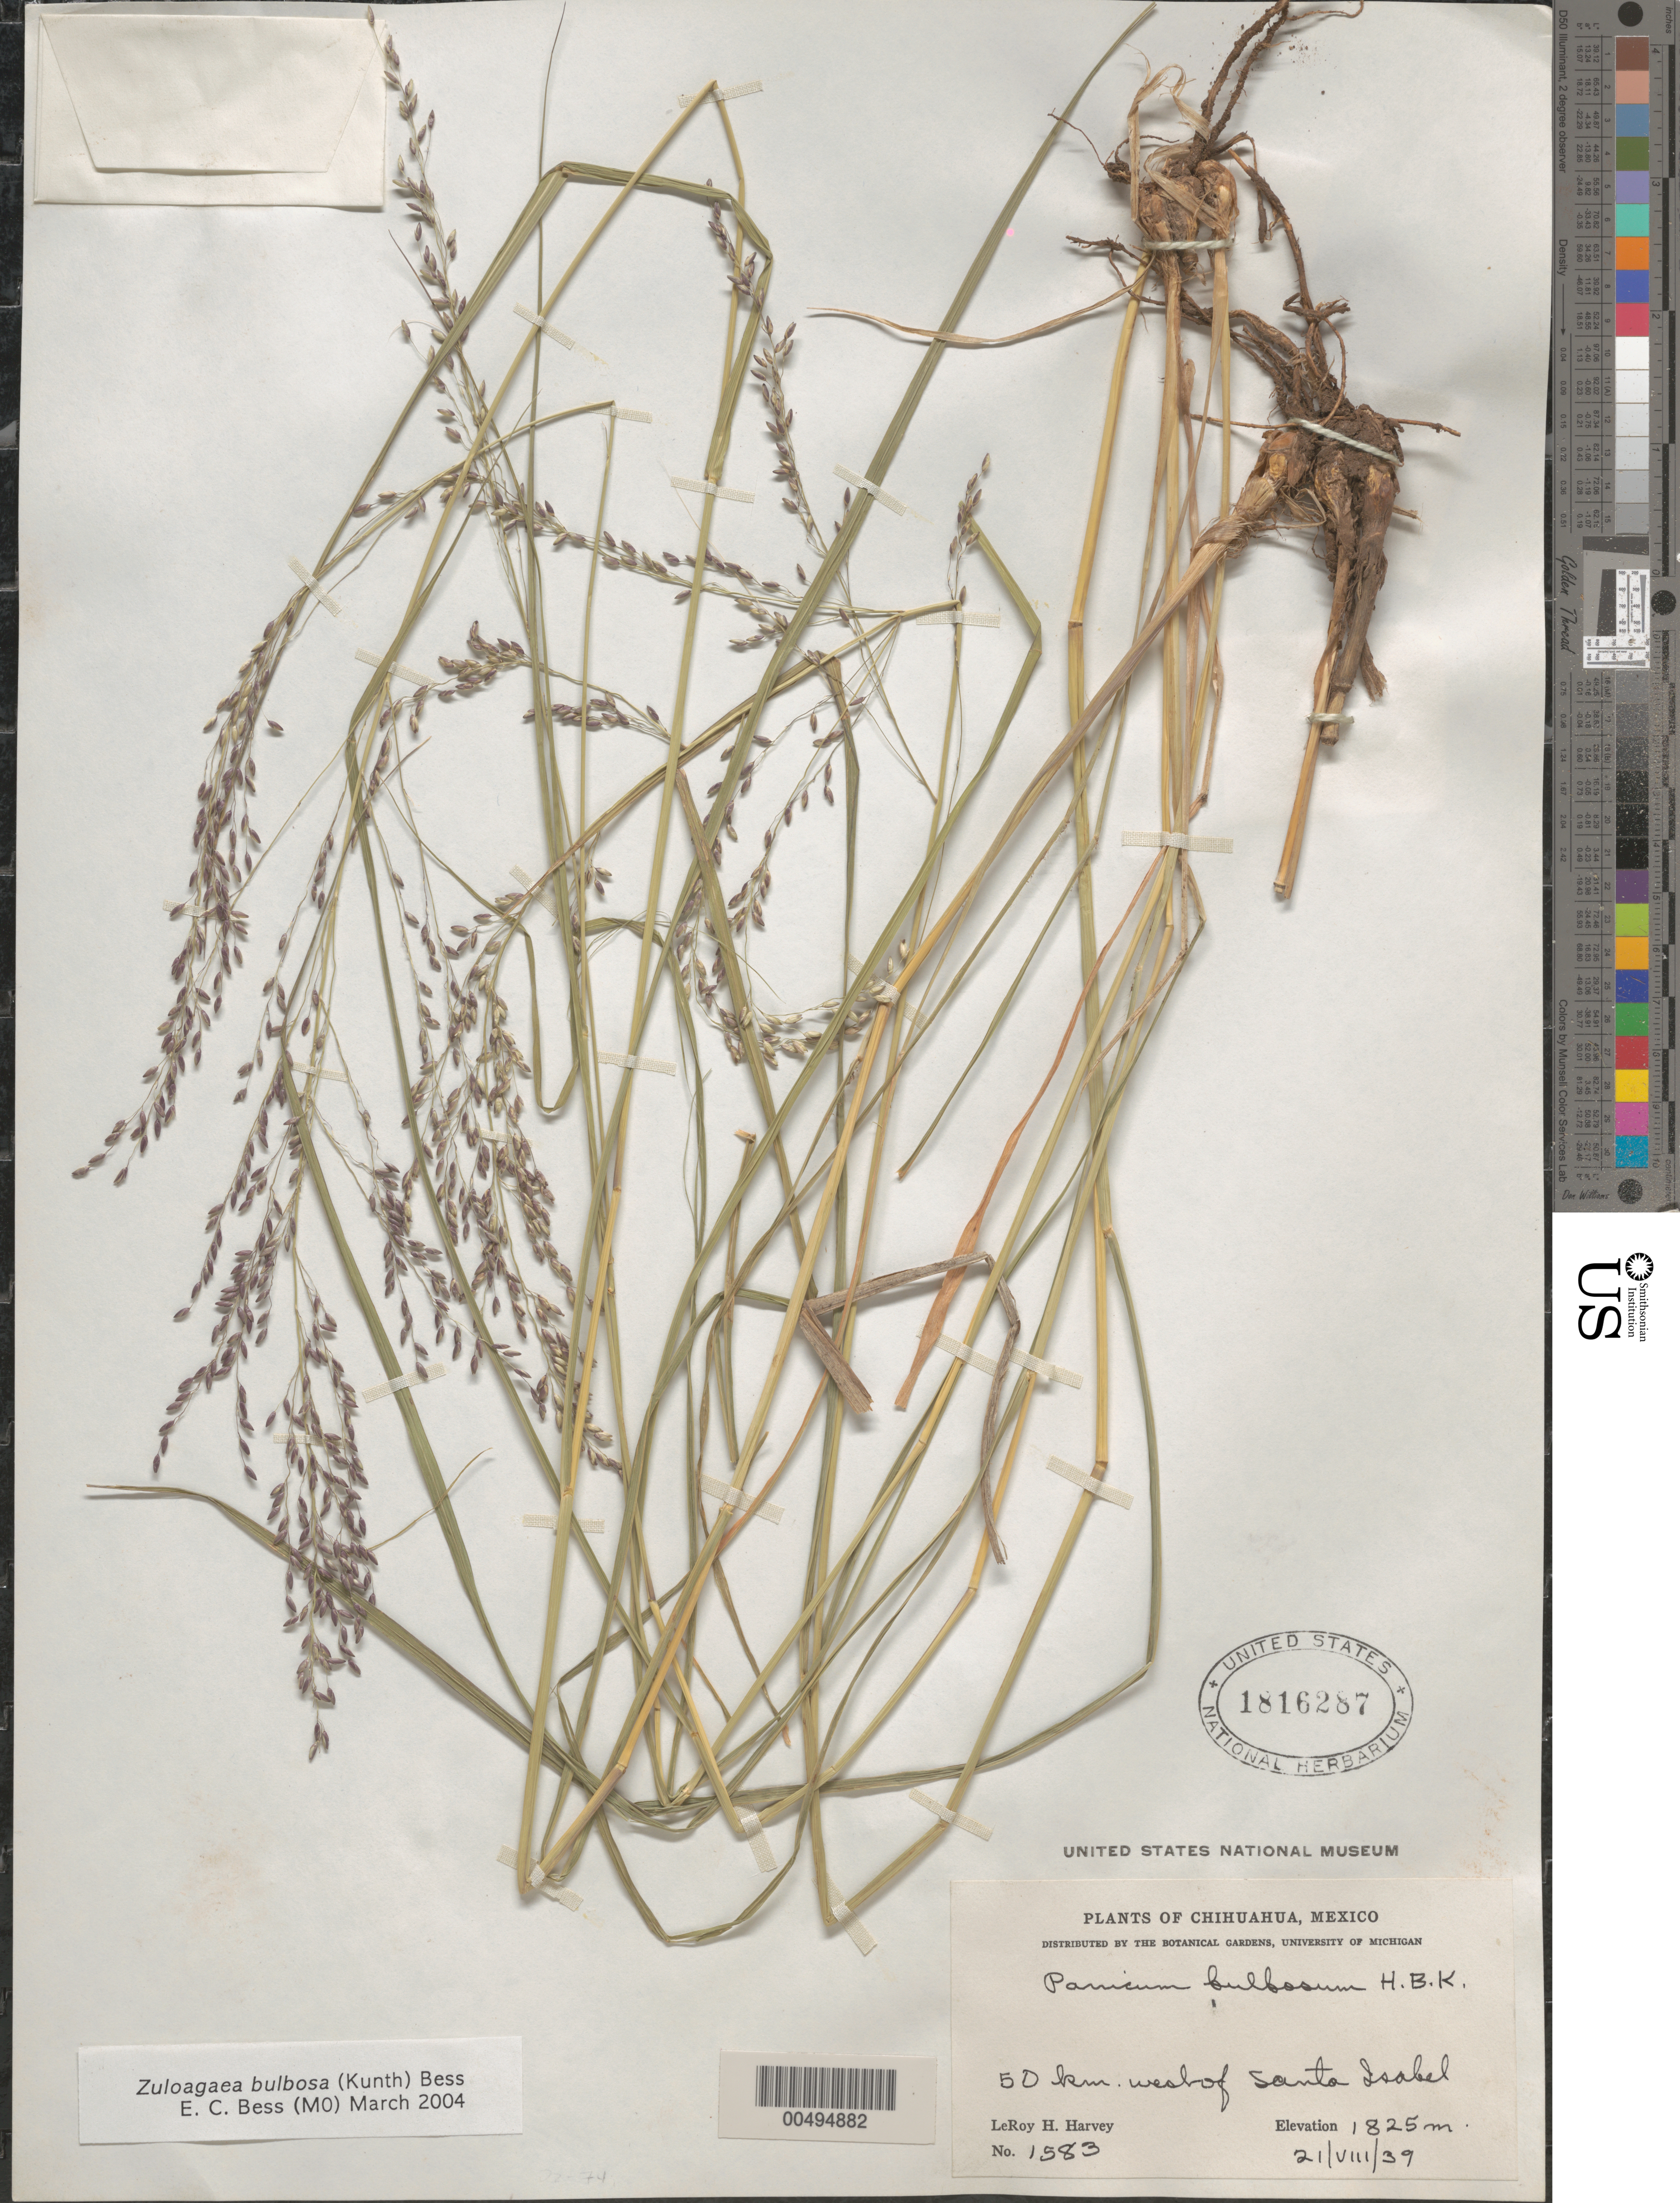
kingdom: Plantae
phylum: Tracheophyta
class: Liliopsida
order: Poales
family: Poaceae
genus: Panicum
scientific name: Panicum bulbosum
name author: Kunth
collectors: L. H. Harvey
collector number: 1583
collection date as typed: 21 Aug 1939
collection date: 1939-08-21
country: Mexico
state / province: Chihuahua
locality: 50 km W of Santa Isabel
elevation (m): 1825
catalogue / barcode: US 1816287